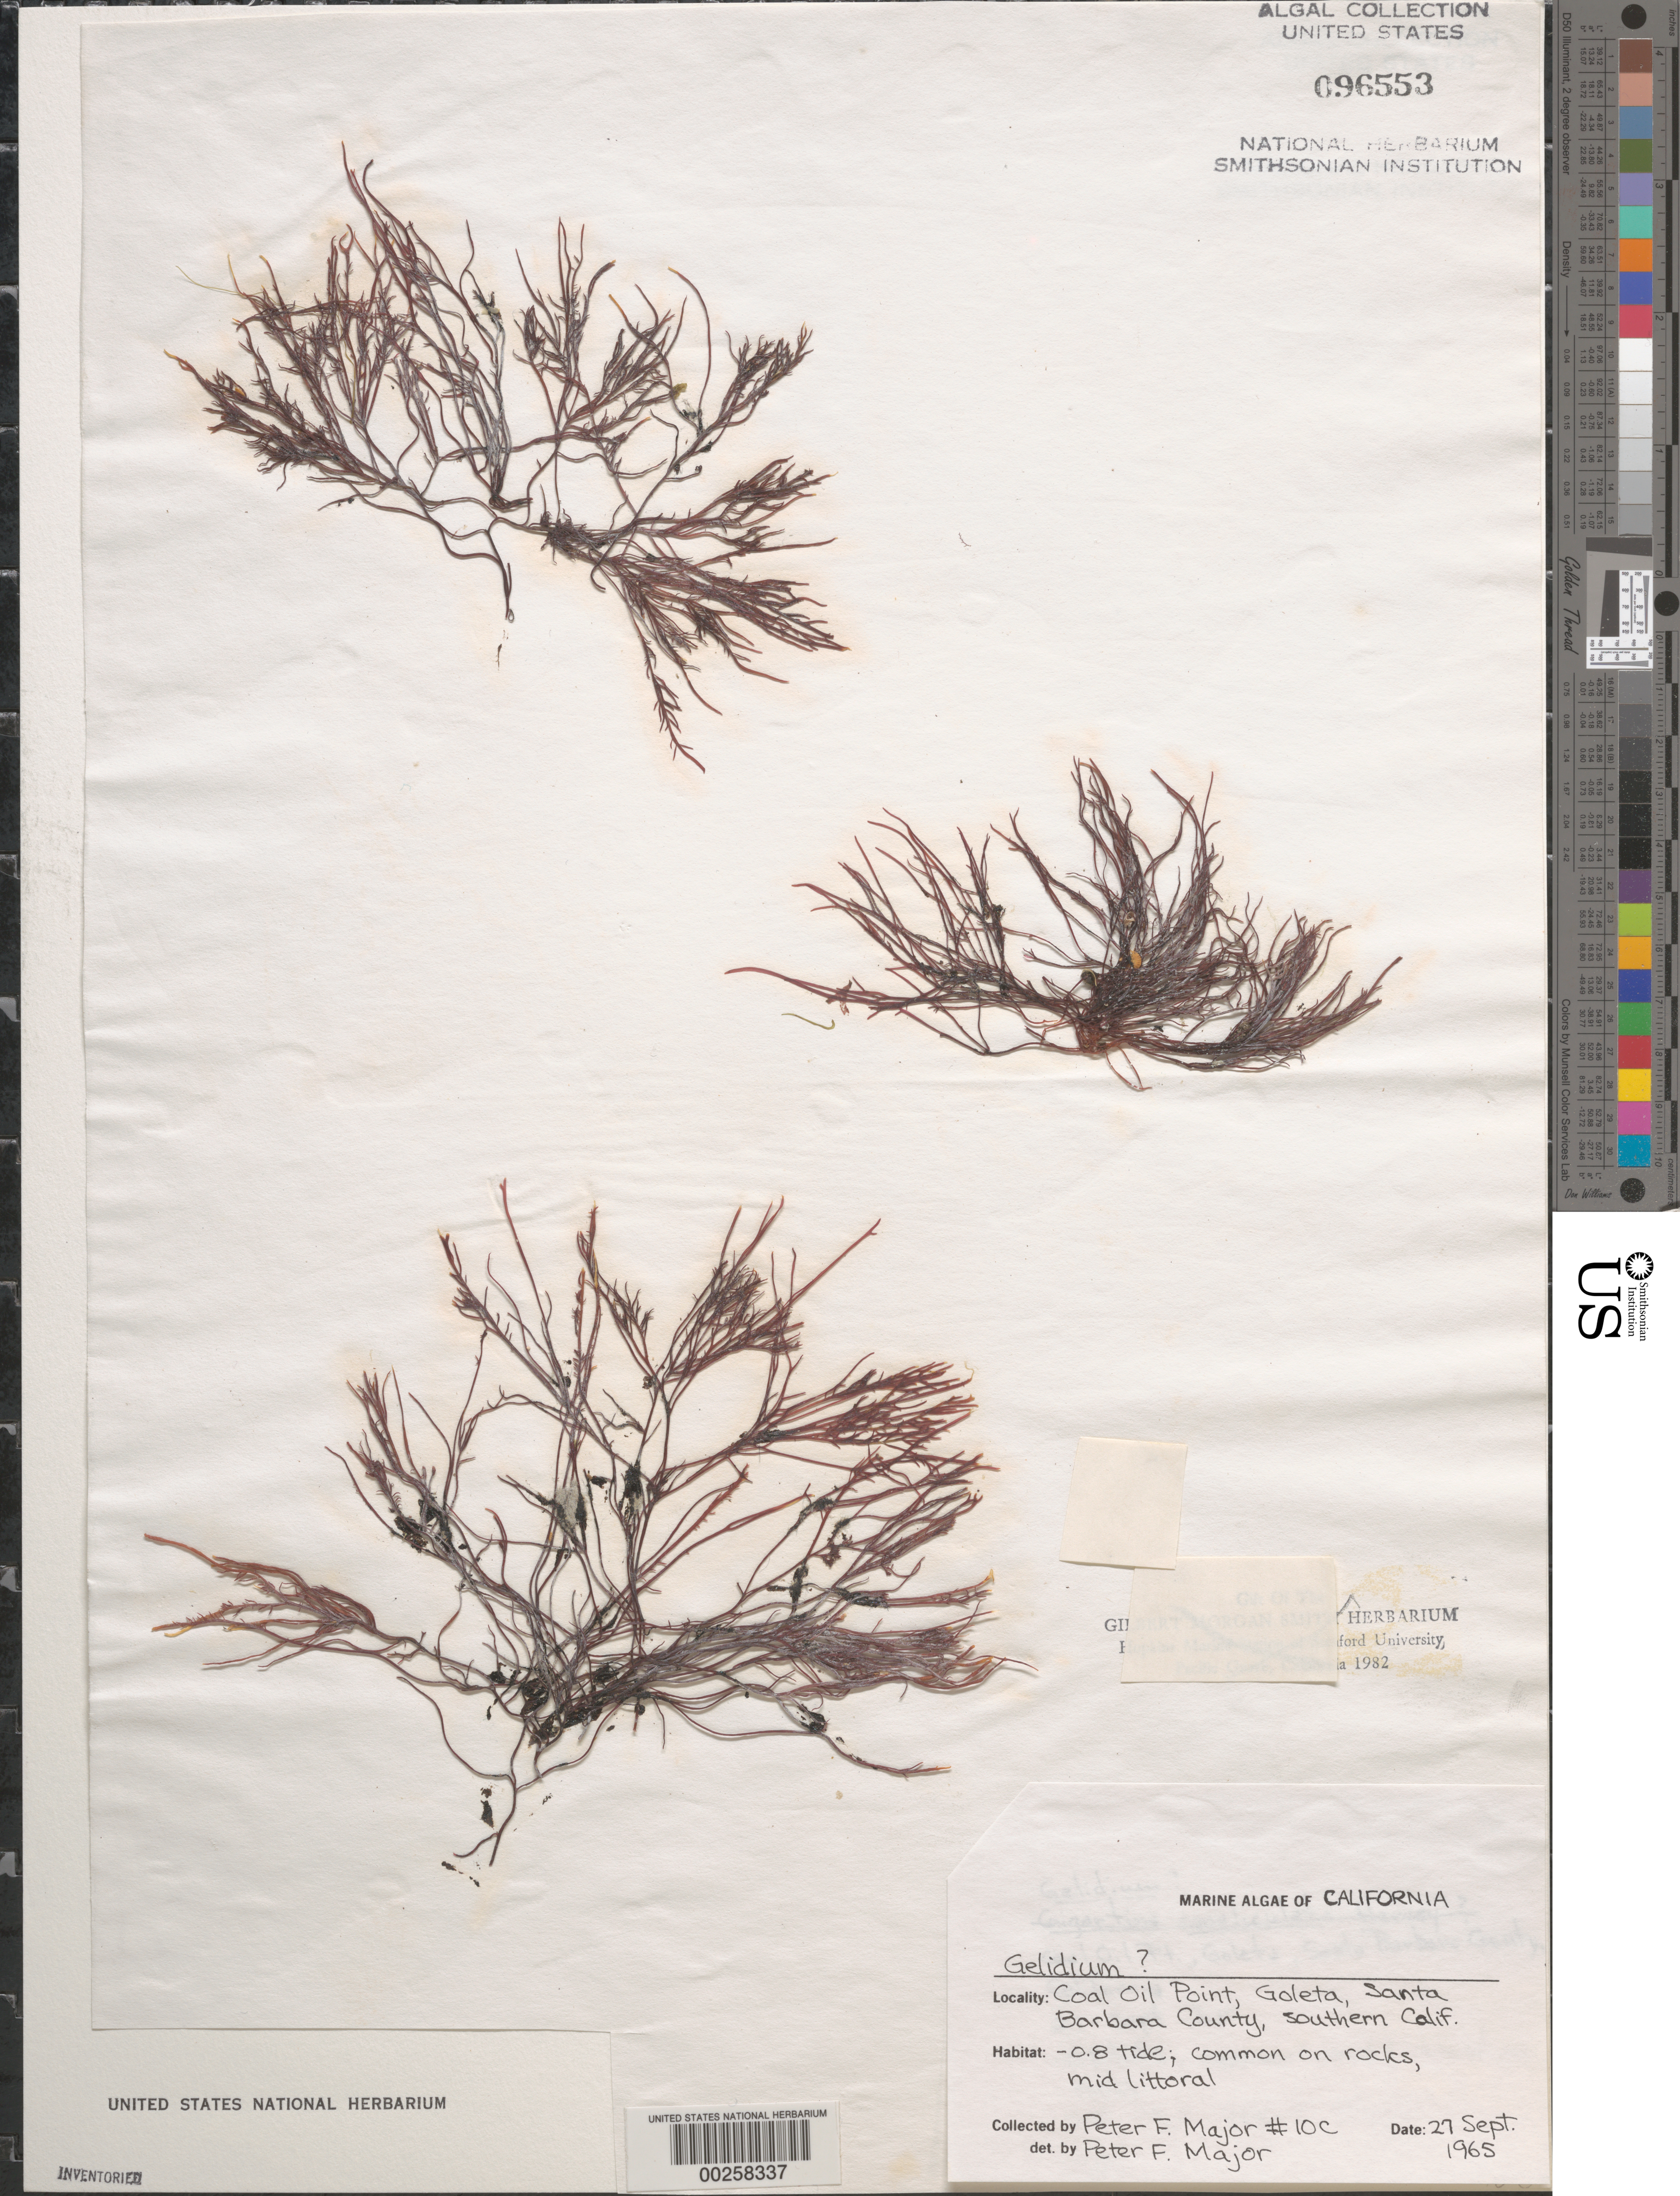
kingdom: Plantae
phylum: Rhodophyta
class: Florideophyceae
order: Gelidiales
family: Gelidiaceae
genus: Gelidium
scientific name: Gelidium sp.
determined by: Major, P. F.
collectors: P. Major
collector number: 10c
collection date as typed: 27 Sep 1965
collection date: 1965-09-27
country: United States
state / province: California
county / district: Santa Barbara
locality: Coal Oil Point, Goleta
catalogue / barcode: US 96553